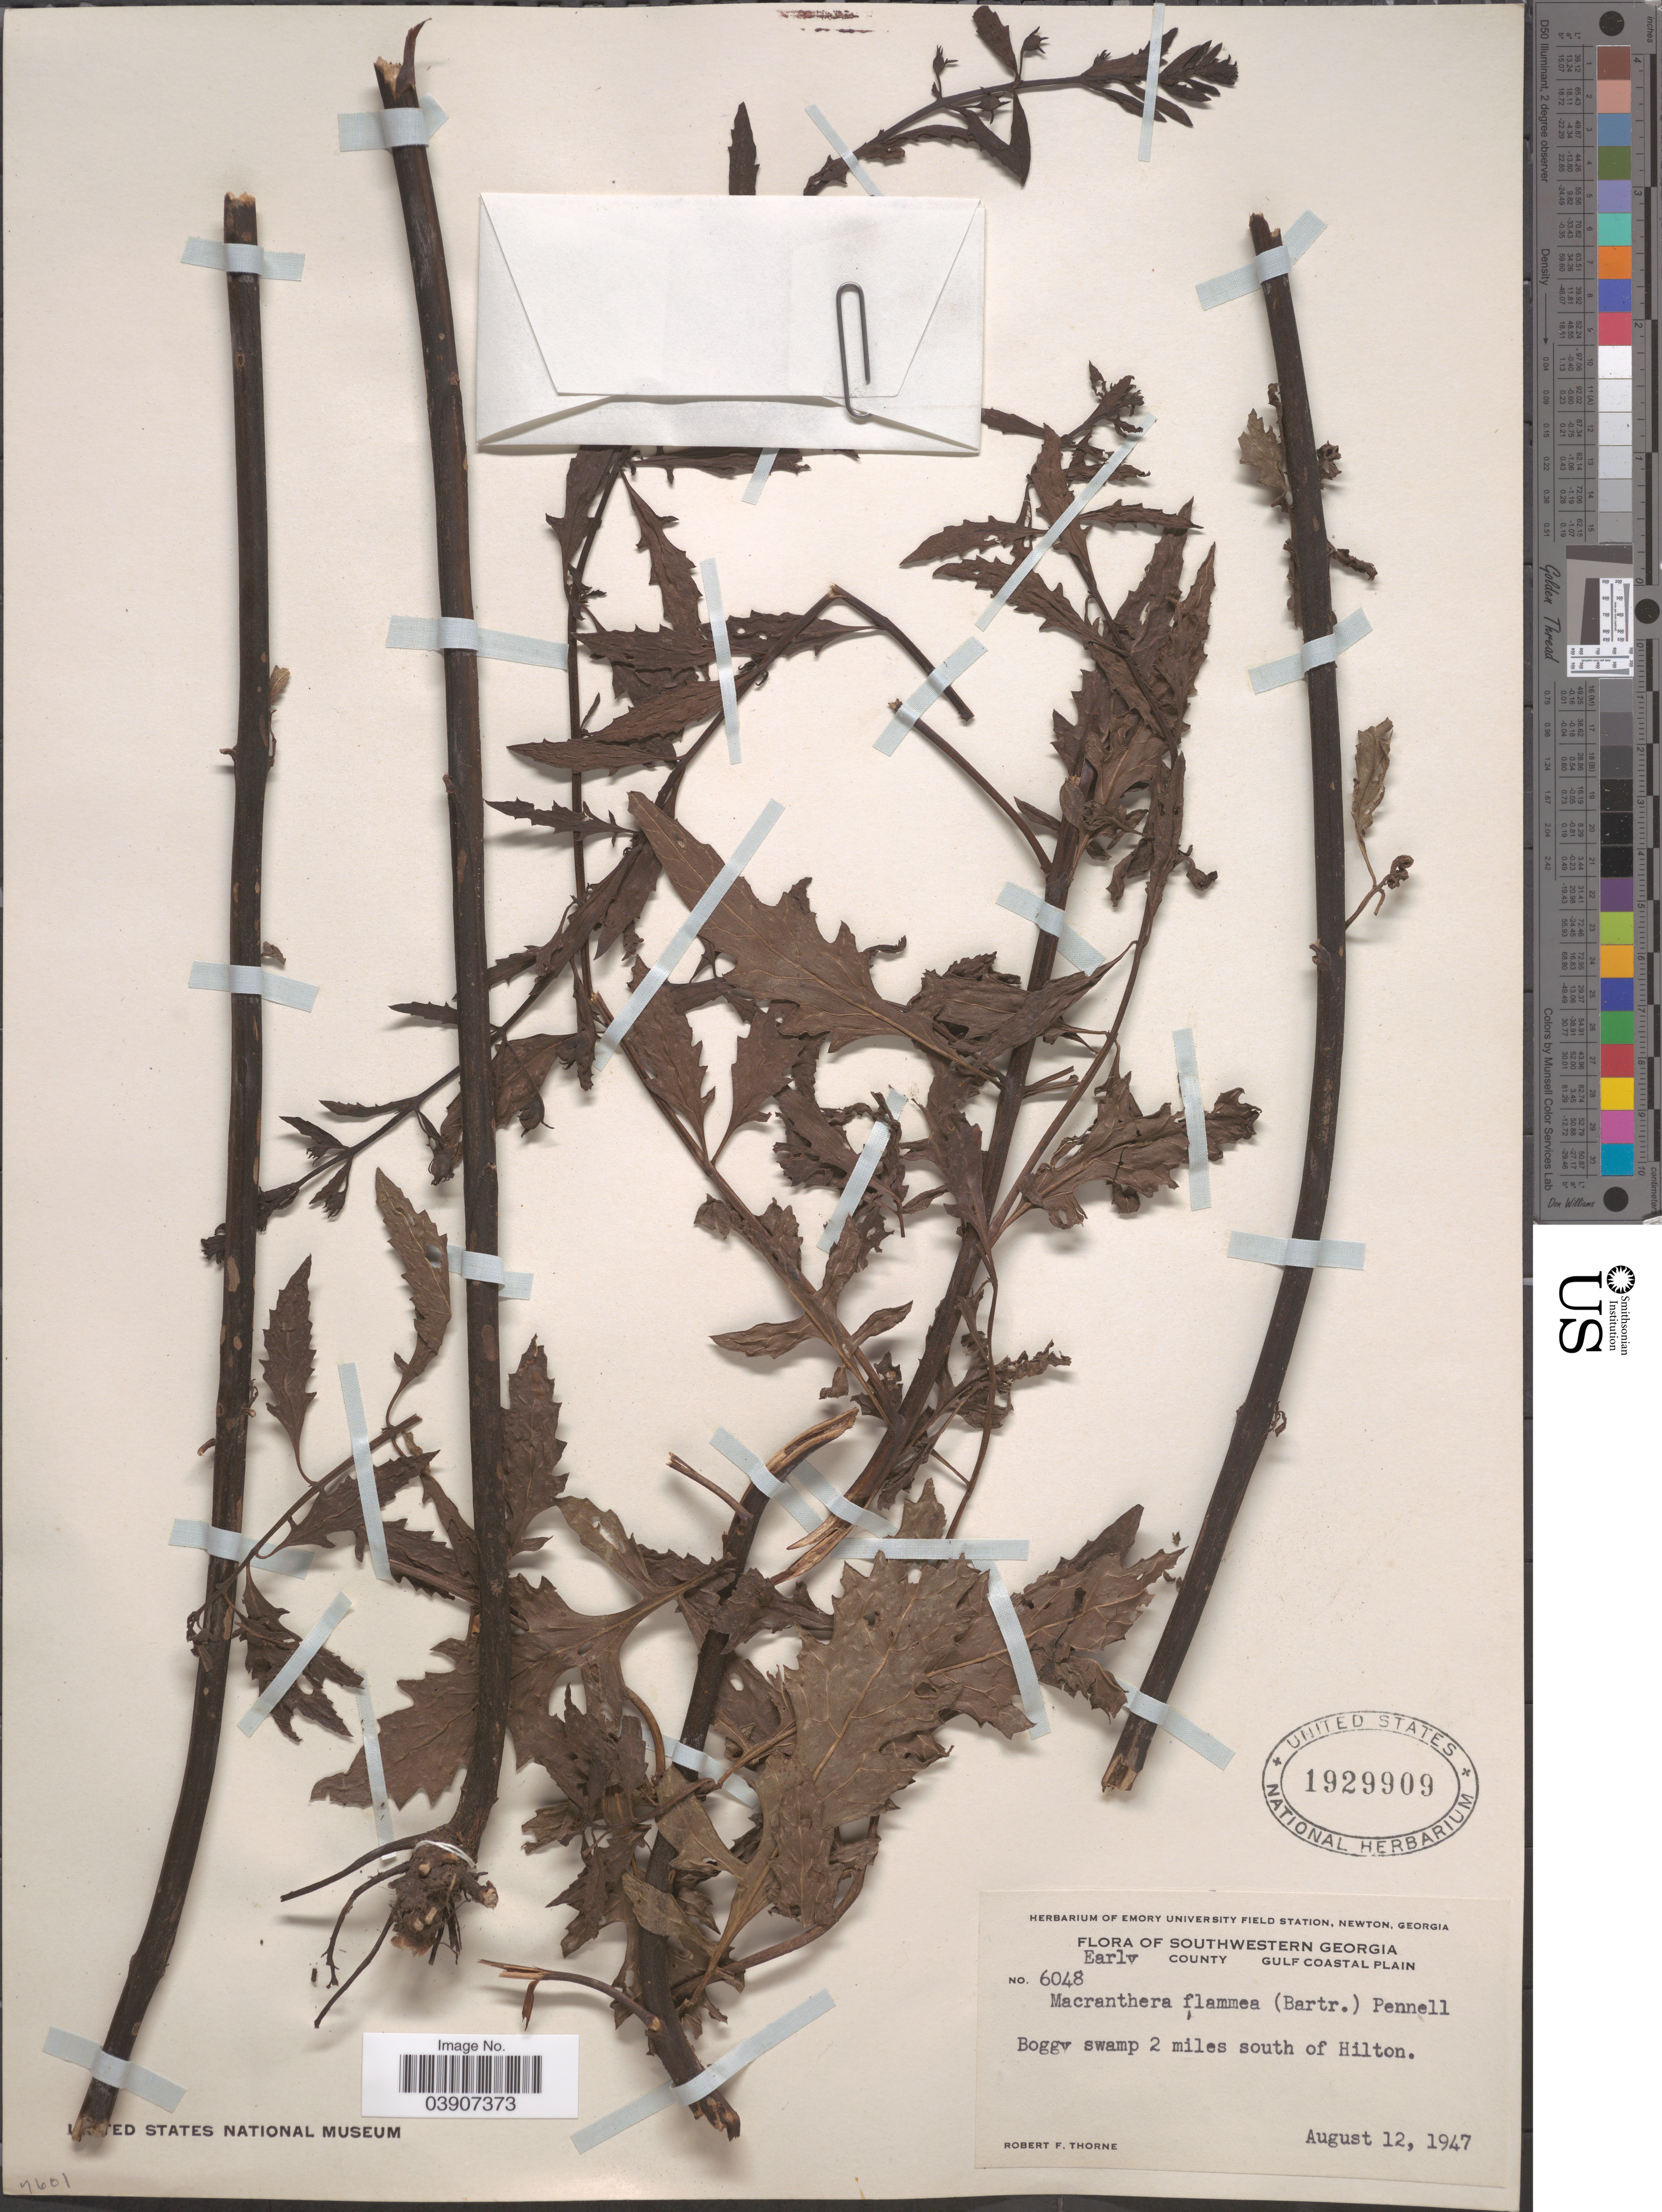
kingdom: Plantae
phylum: Tracheophyta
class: Magnoliopsida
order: Lamiales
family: Orobanchaceae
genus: Macranthera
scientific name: Macranthera flammea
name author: Pennell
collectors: R. F. Thorne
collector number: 6048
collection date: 1947-08-12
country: United States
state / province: Georgia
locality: Southwestern Georgia. Early County. Gulf Coastal Plain. Boggy swamp 2 miles south of Hilton.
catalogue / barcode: US 1929909